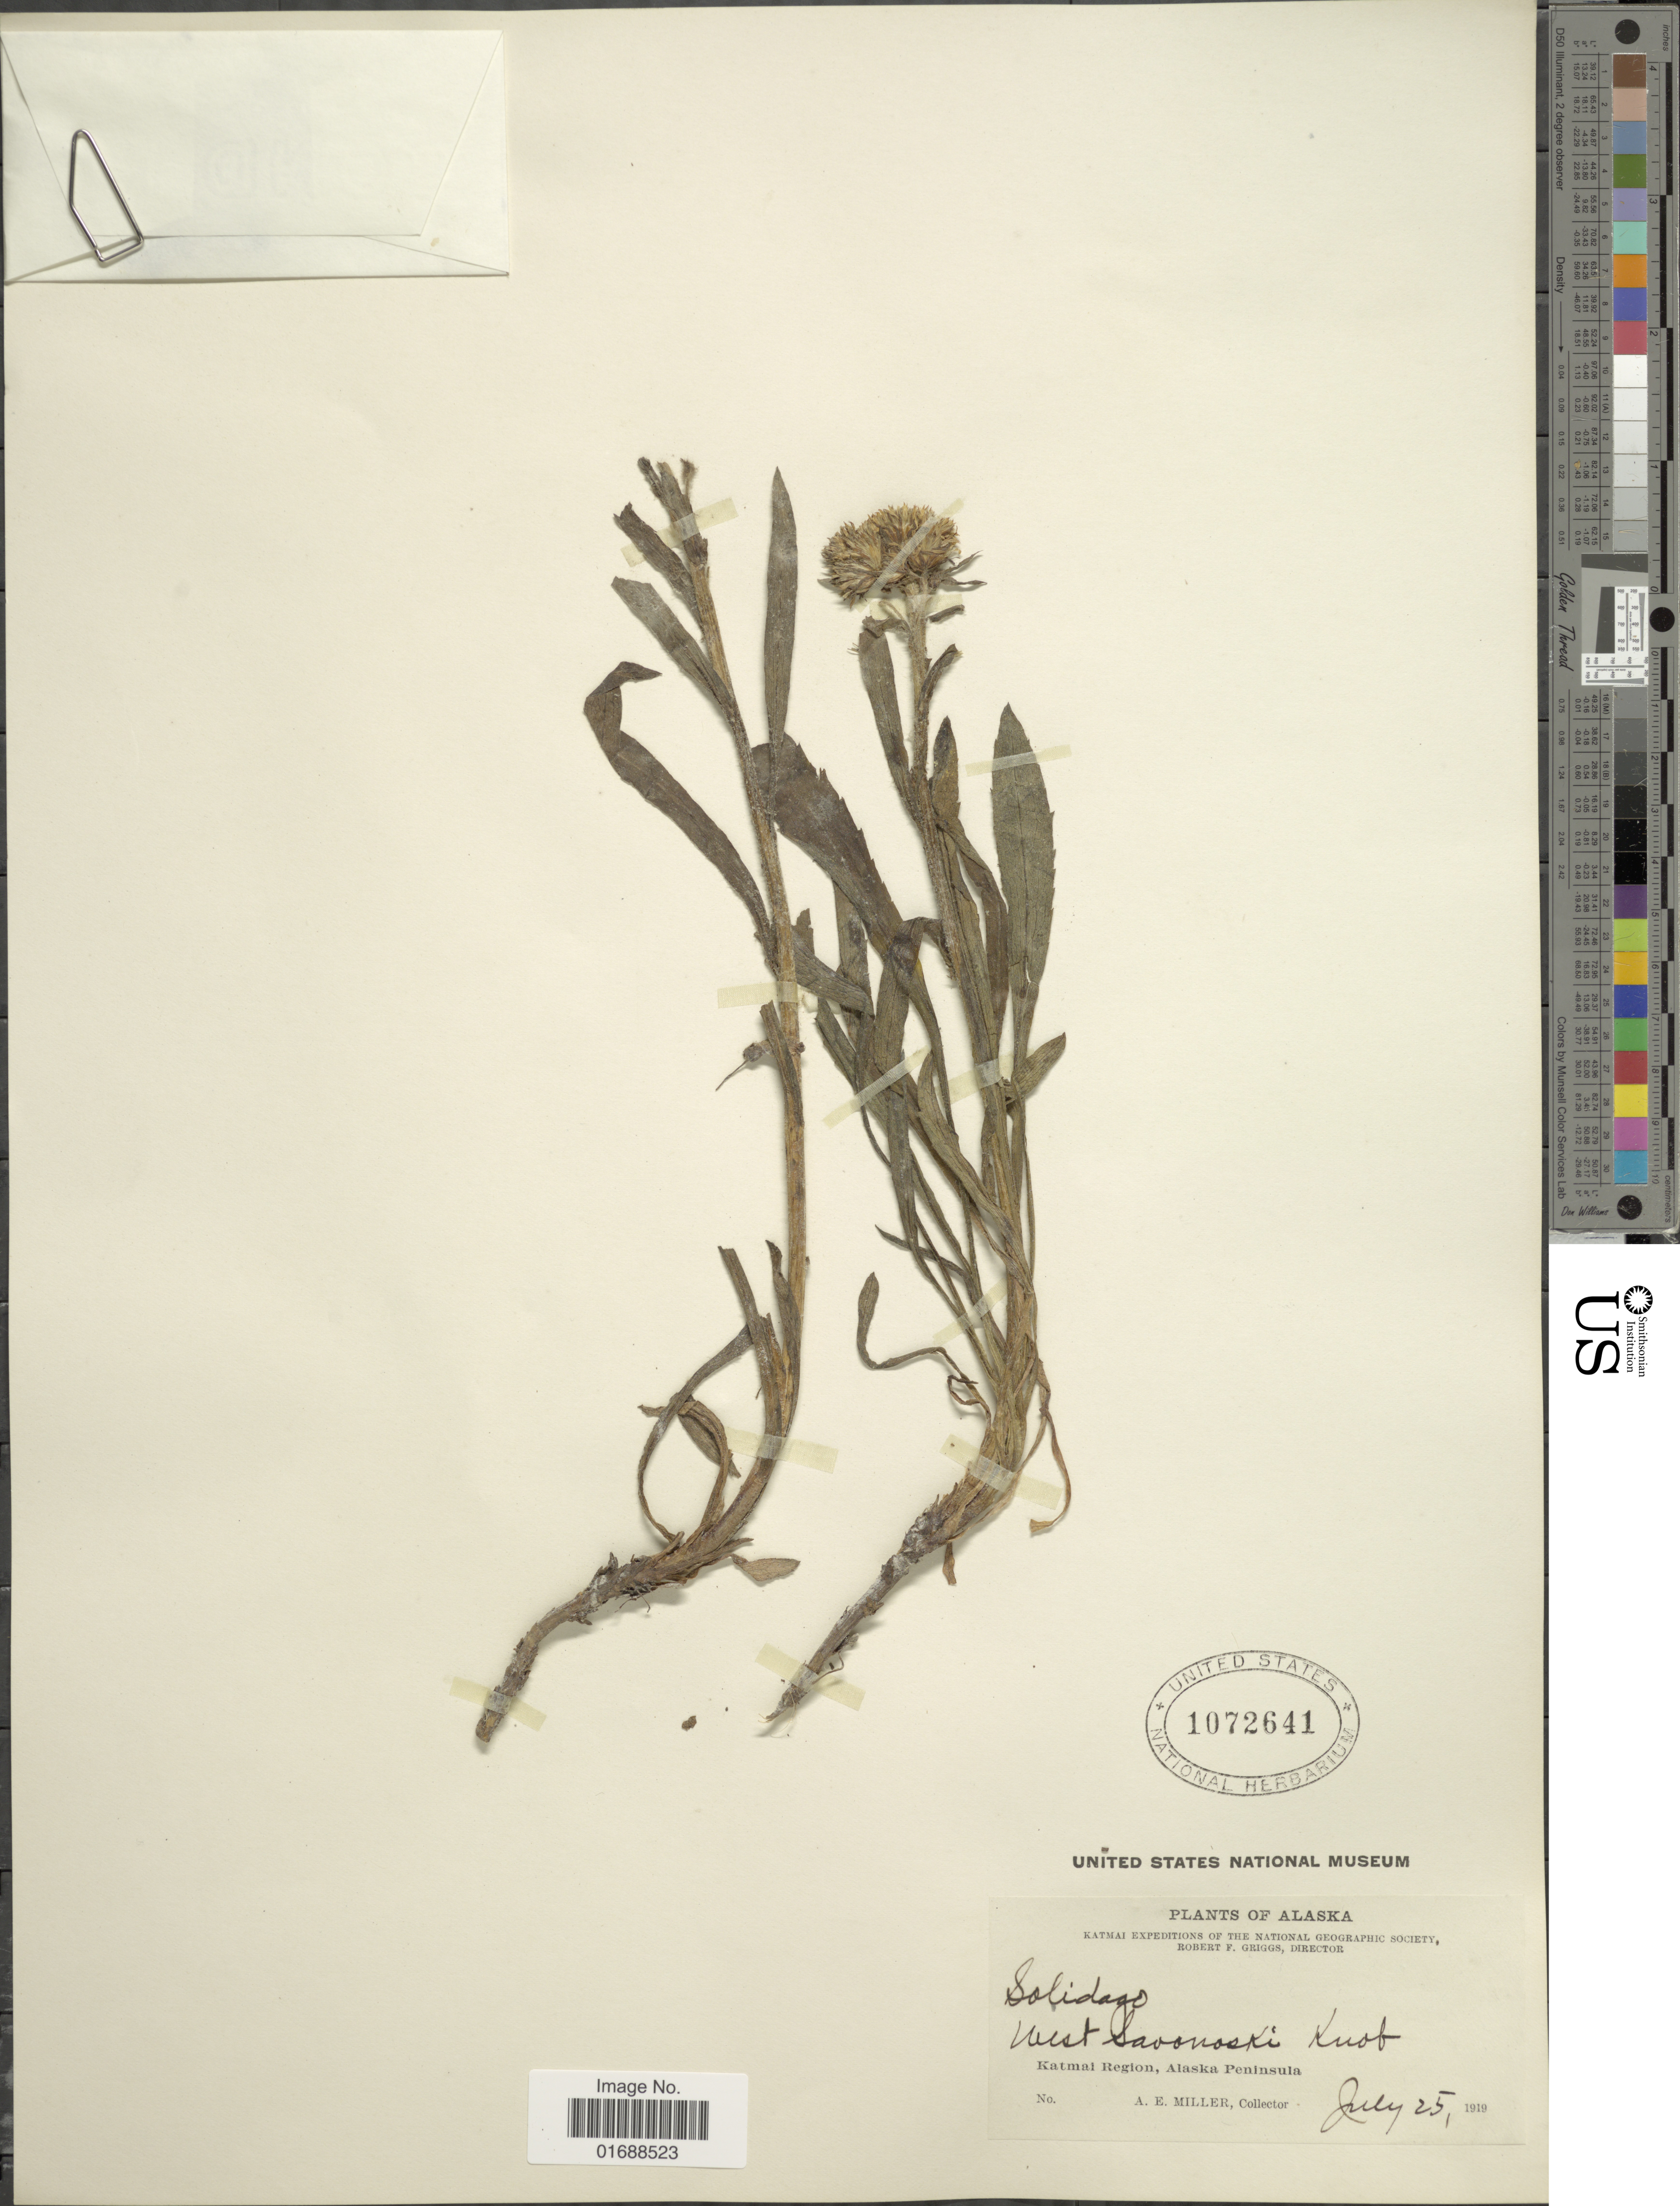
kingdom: Plantae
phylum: Tracheophyta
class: Magnoliopsida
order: Asterales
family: Asteraceae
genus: Solidago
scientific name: Solidago multiradiata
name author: Aiton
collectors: A. E. Miller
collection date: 1919-07-25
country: United States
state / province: Alaska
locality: West Savonoski Knob, Katmai Region, Alaska Peninsula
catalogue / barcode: US 1072641